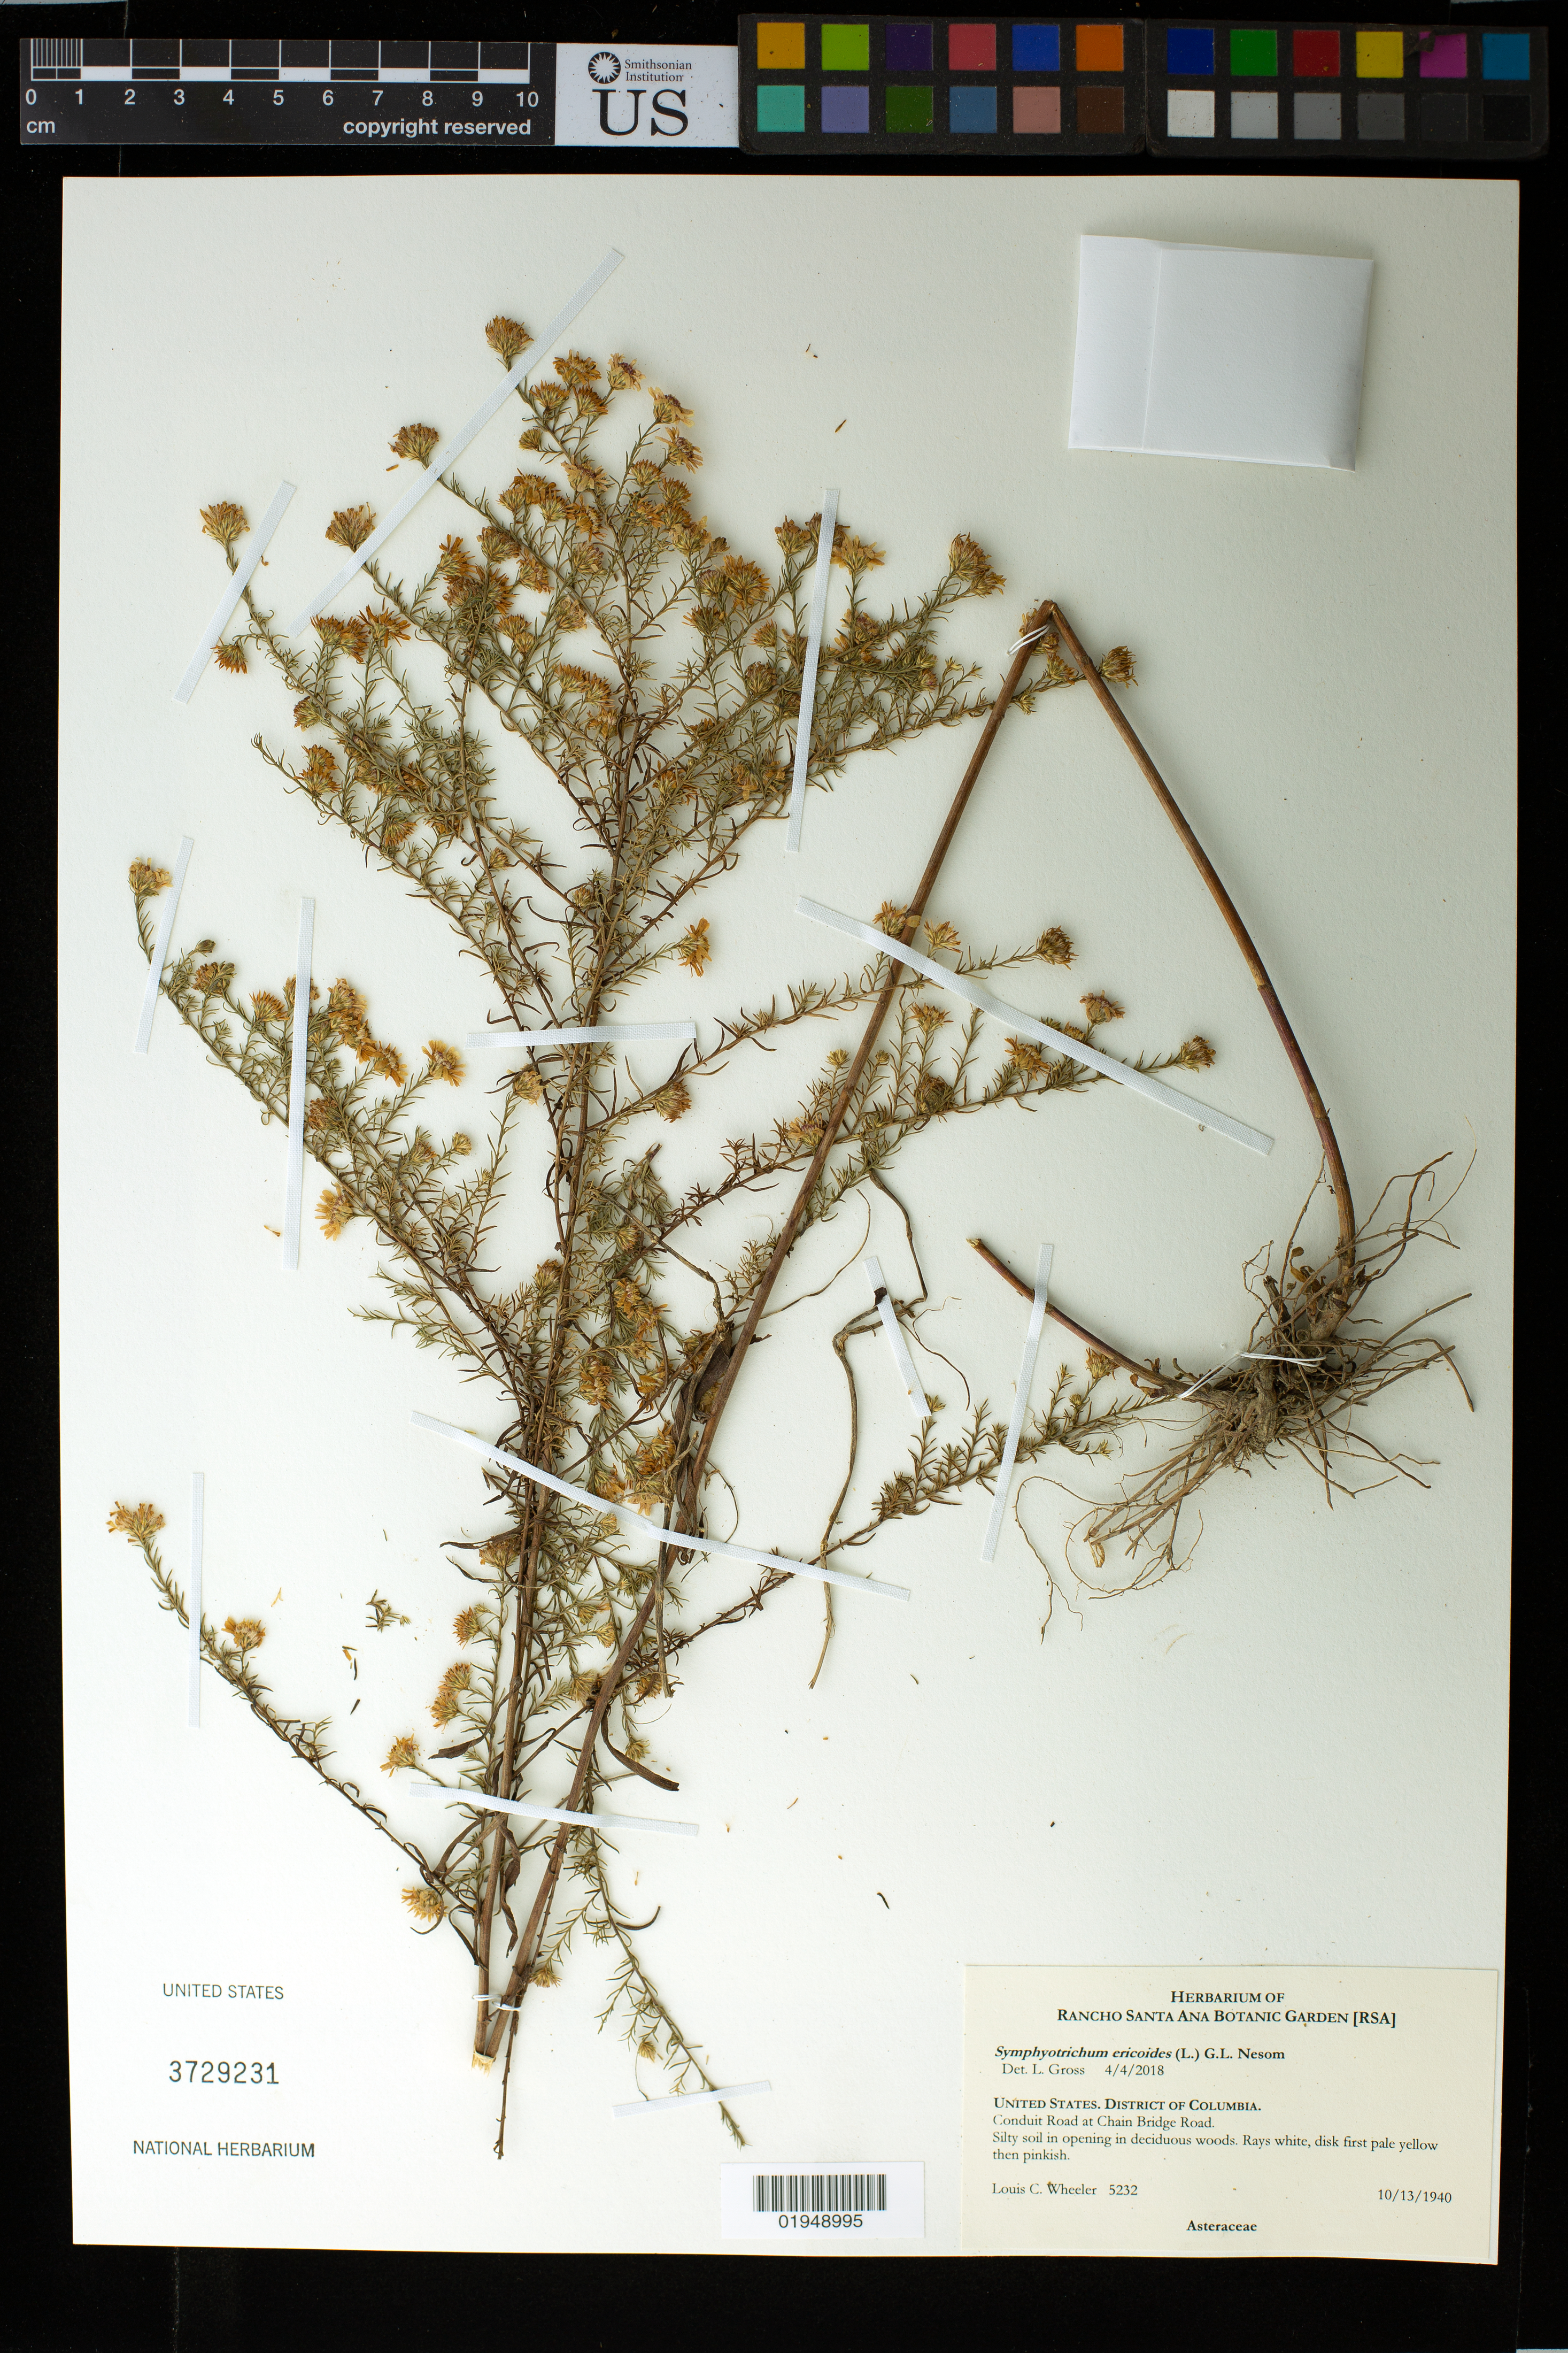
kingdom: Plantae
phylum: Tracheophyta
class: Magnoliopsida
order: Asterales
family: Asteraceae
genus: Symphyotrichum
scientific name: Symphyotrichum ericoides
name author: (L.) G.L. Nesom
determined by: Gross, L.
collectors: L. C. Wheeler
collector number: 5232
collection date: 1940-10-13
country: United States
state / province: District of Columbia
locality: Conduit Road at Chain Bridge Road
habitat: sily soil in opening at deciduous woods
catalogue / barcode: US 3729231